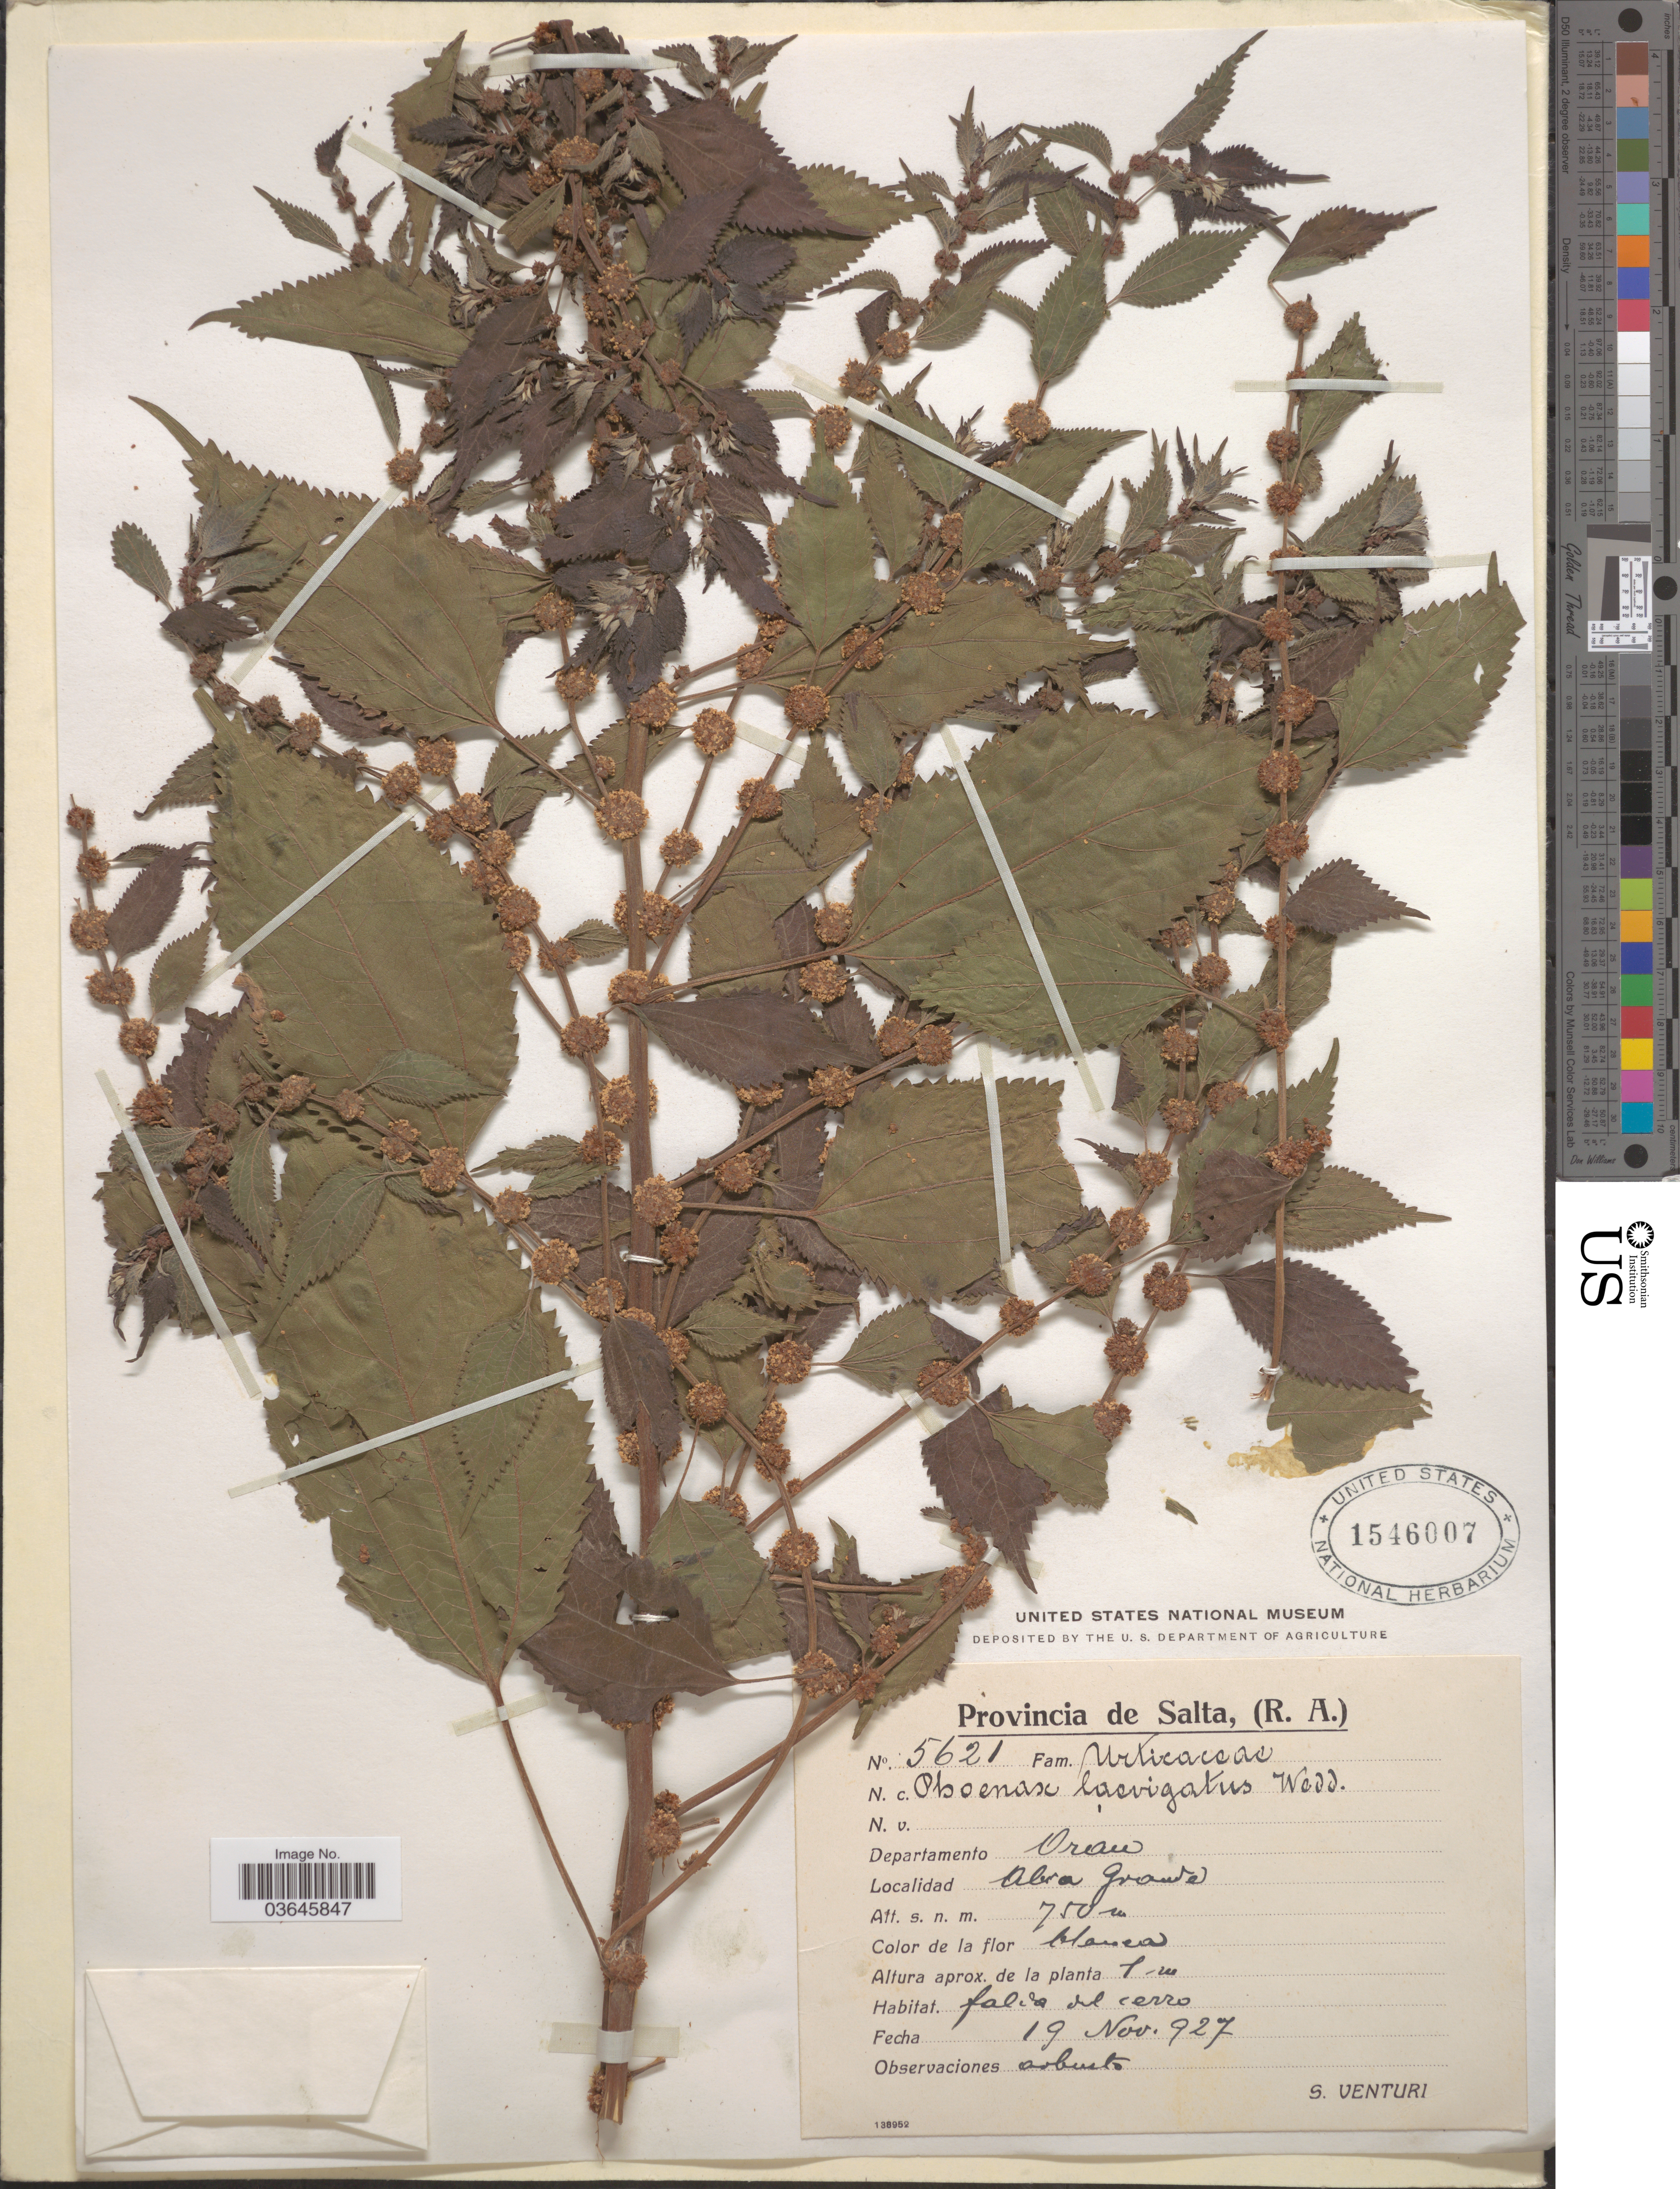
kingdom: Plantae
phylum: Tracheophyta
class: Magnoliopsida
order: Rosales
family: Urticaceae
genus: Phenax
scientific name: Phenax laevigatus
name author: Wedd.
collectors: S. Venturi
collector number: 5621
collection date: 1927-11-19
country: Argentina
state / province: Salta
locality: Departamento Oran. Abra Grande.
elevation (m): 750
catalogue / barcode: US 1546007